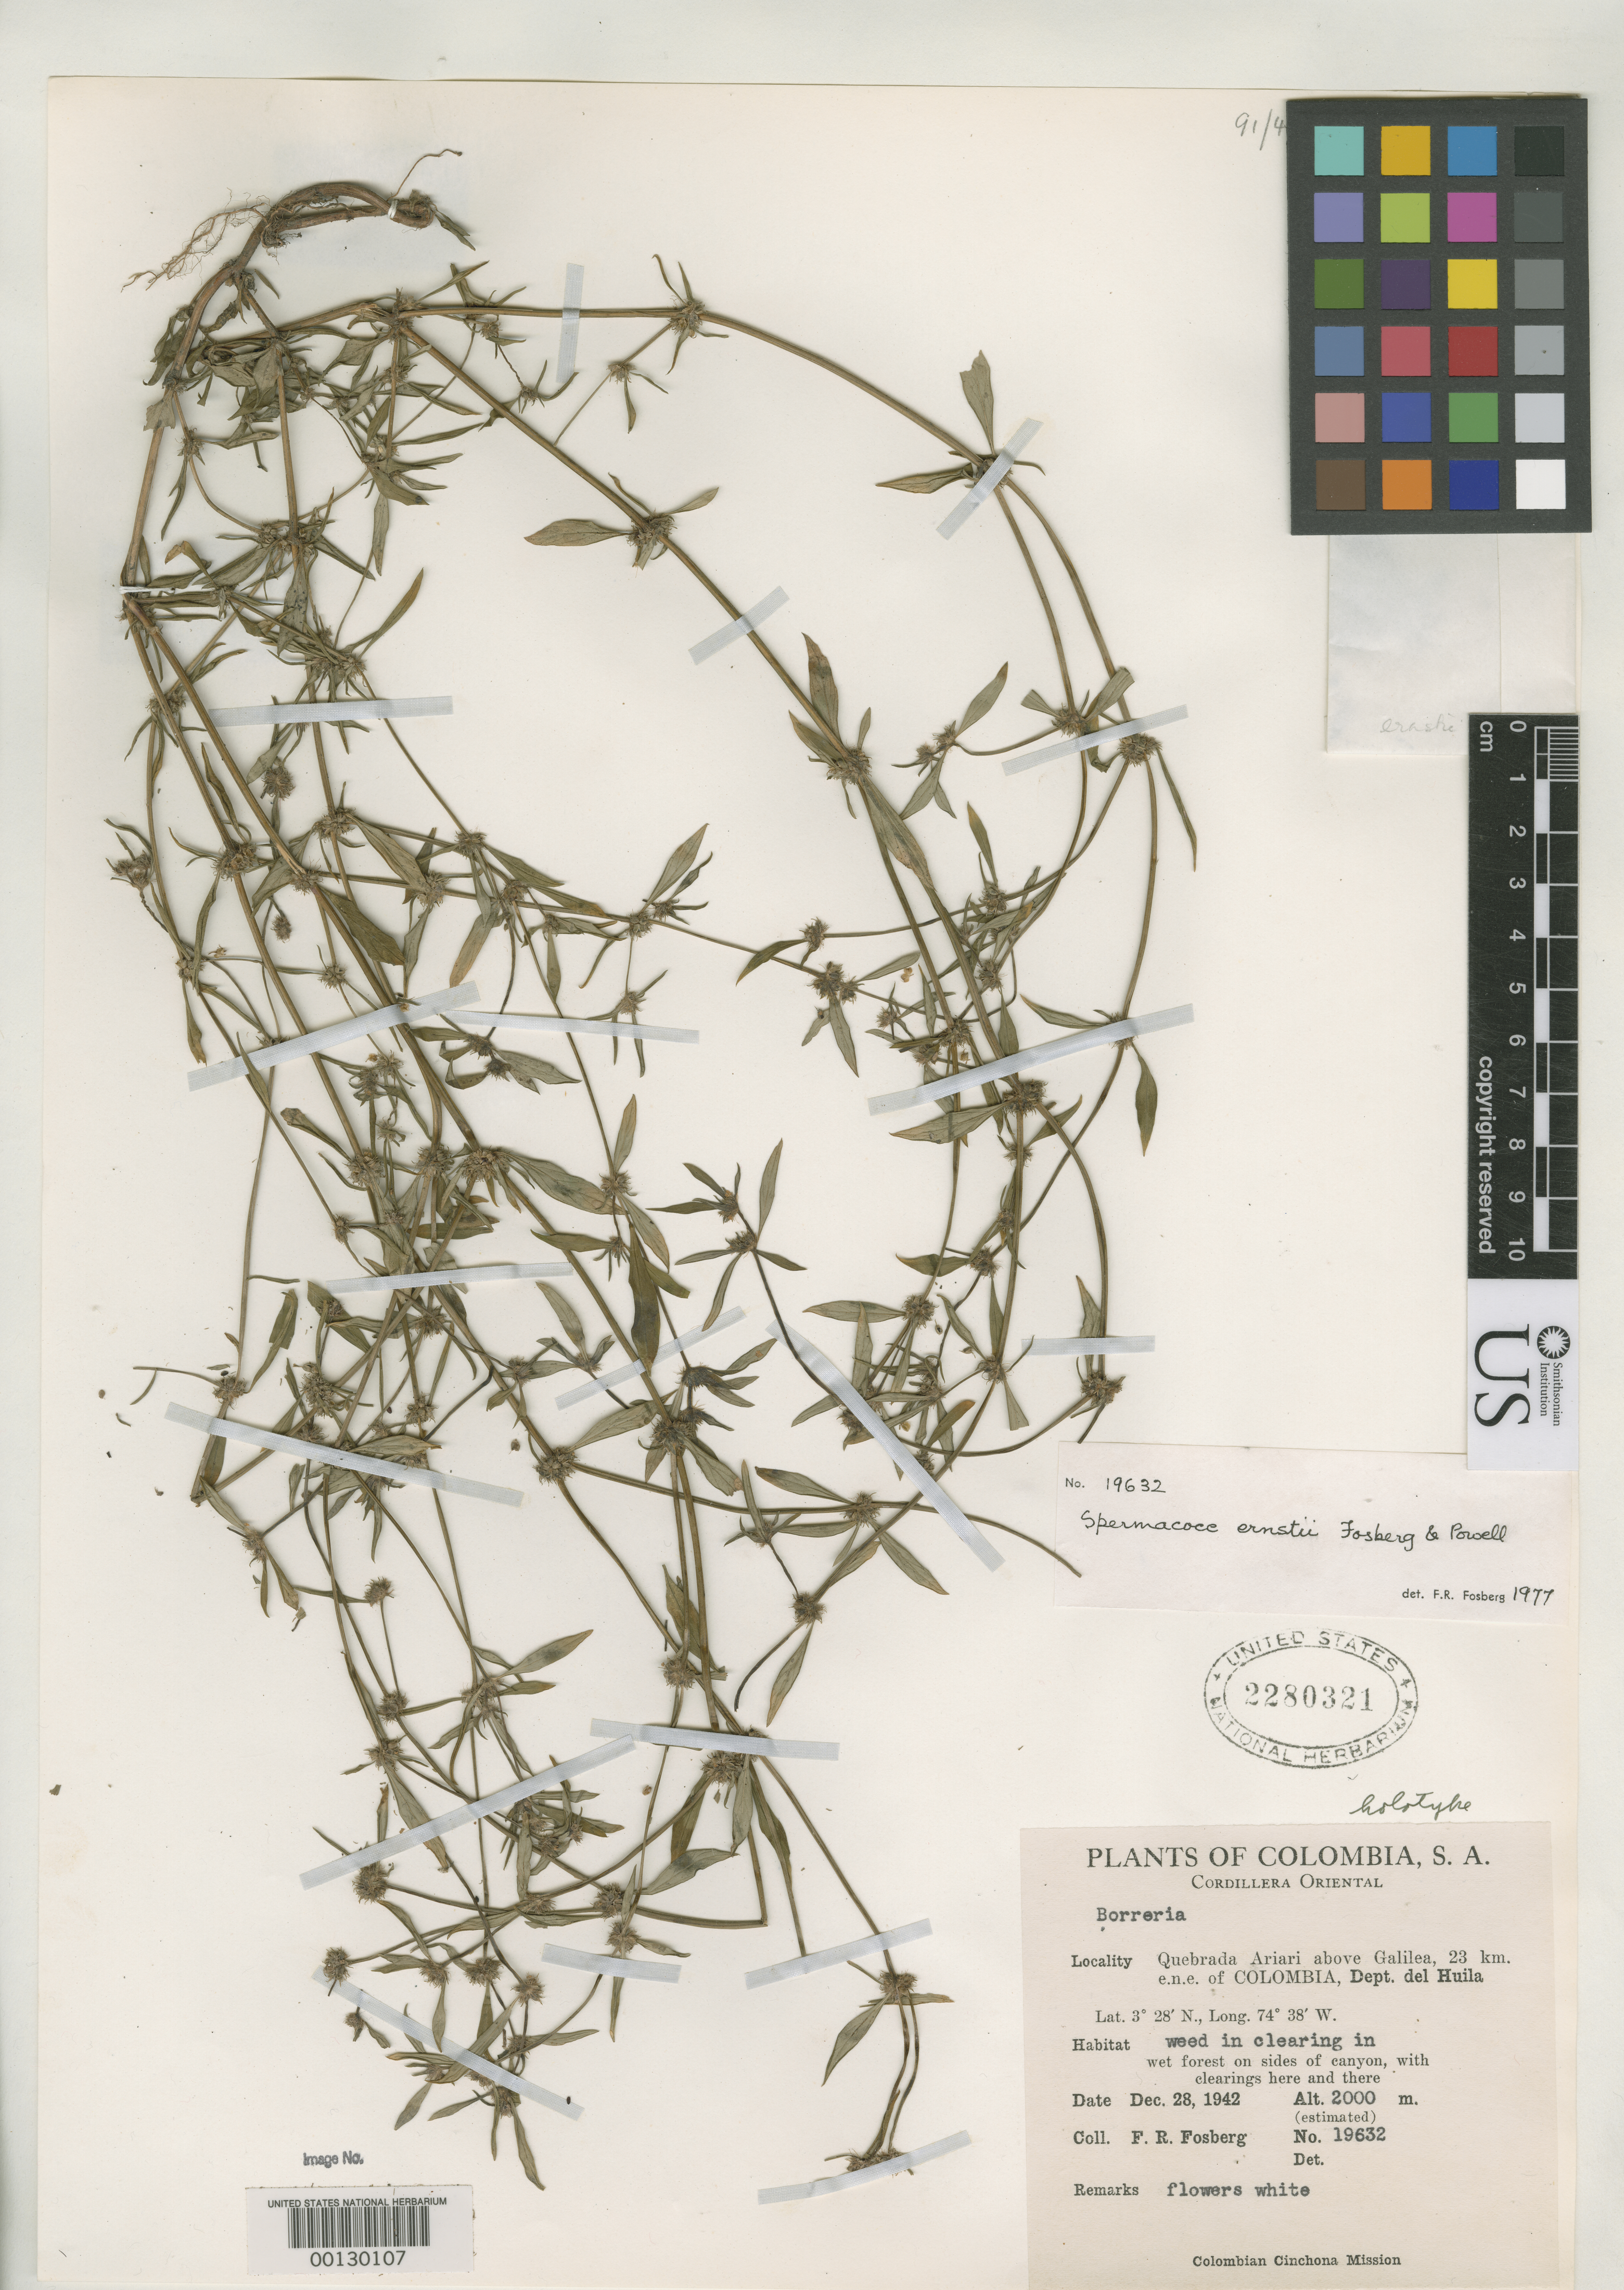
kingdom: Plantae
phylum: Tracheophyta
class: Magnoliopsida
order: Gentianales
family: Rubiaceae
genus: Spermacoce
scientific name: Spermacoce ernstii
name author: Fosberg & D.A. Powell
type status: Holotype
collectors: F. R. Fosberg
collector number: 19632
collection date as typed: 28 Dec 1942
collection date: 1942-12-28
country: Colombia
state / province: Huila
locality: Quebrada Ariari above Galilea, 23 km ENE of Colombia.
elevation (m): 2000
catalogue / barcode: US 2280321